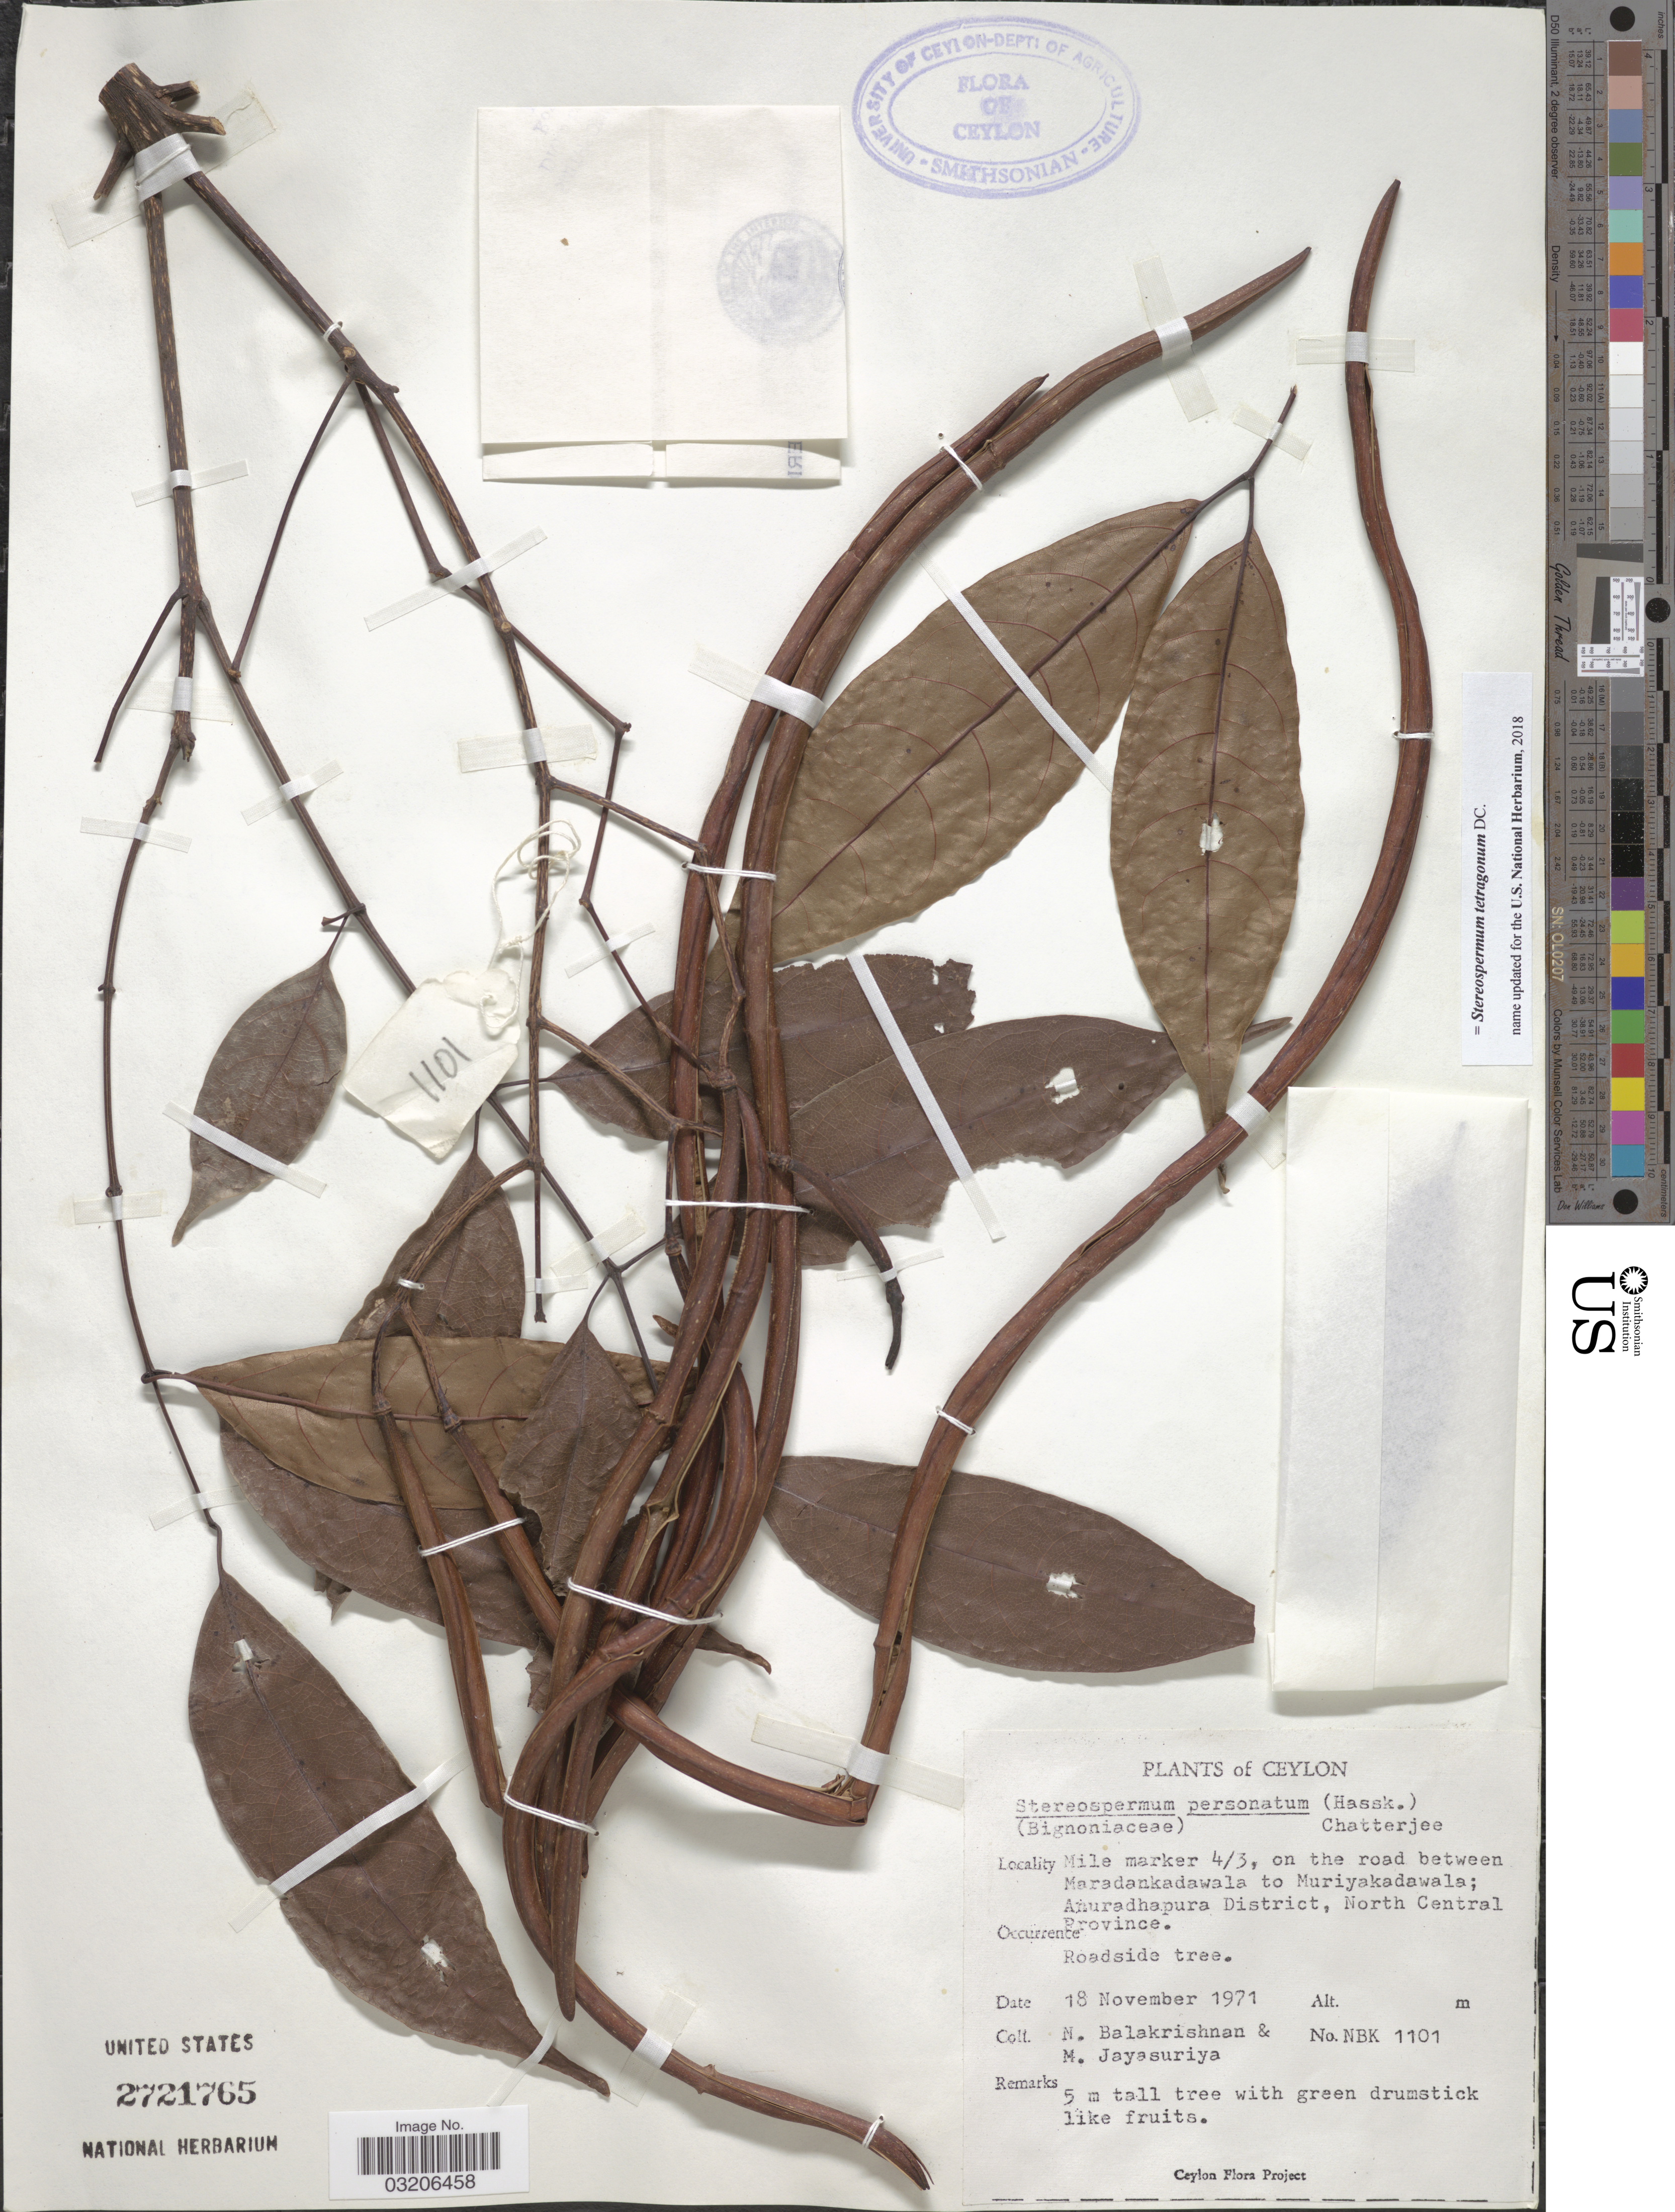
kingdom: Plantae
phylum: Tracheophyta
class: Magnoliopsida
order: Lamiales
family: Bignoniaceae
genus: Stereospermum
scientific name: Stereospermum tetragonum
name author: DC.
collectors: N. Balakrishnan & M. Jayasuriya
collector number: NBK1101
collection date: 1971-11-18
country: Sri Lanka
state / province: North Central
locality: Ceylon. Mile marker 4/3, on the road between Maradankadawala to Muriyakadawala; Anuradhapura District.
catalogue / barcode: US 2721765